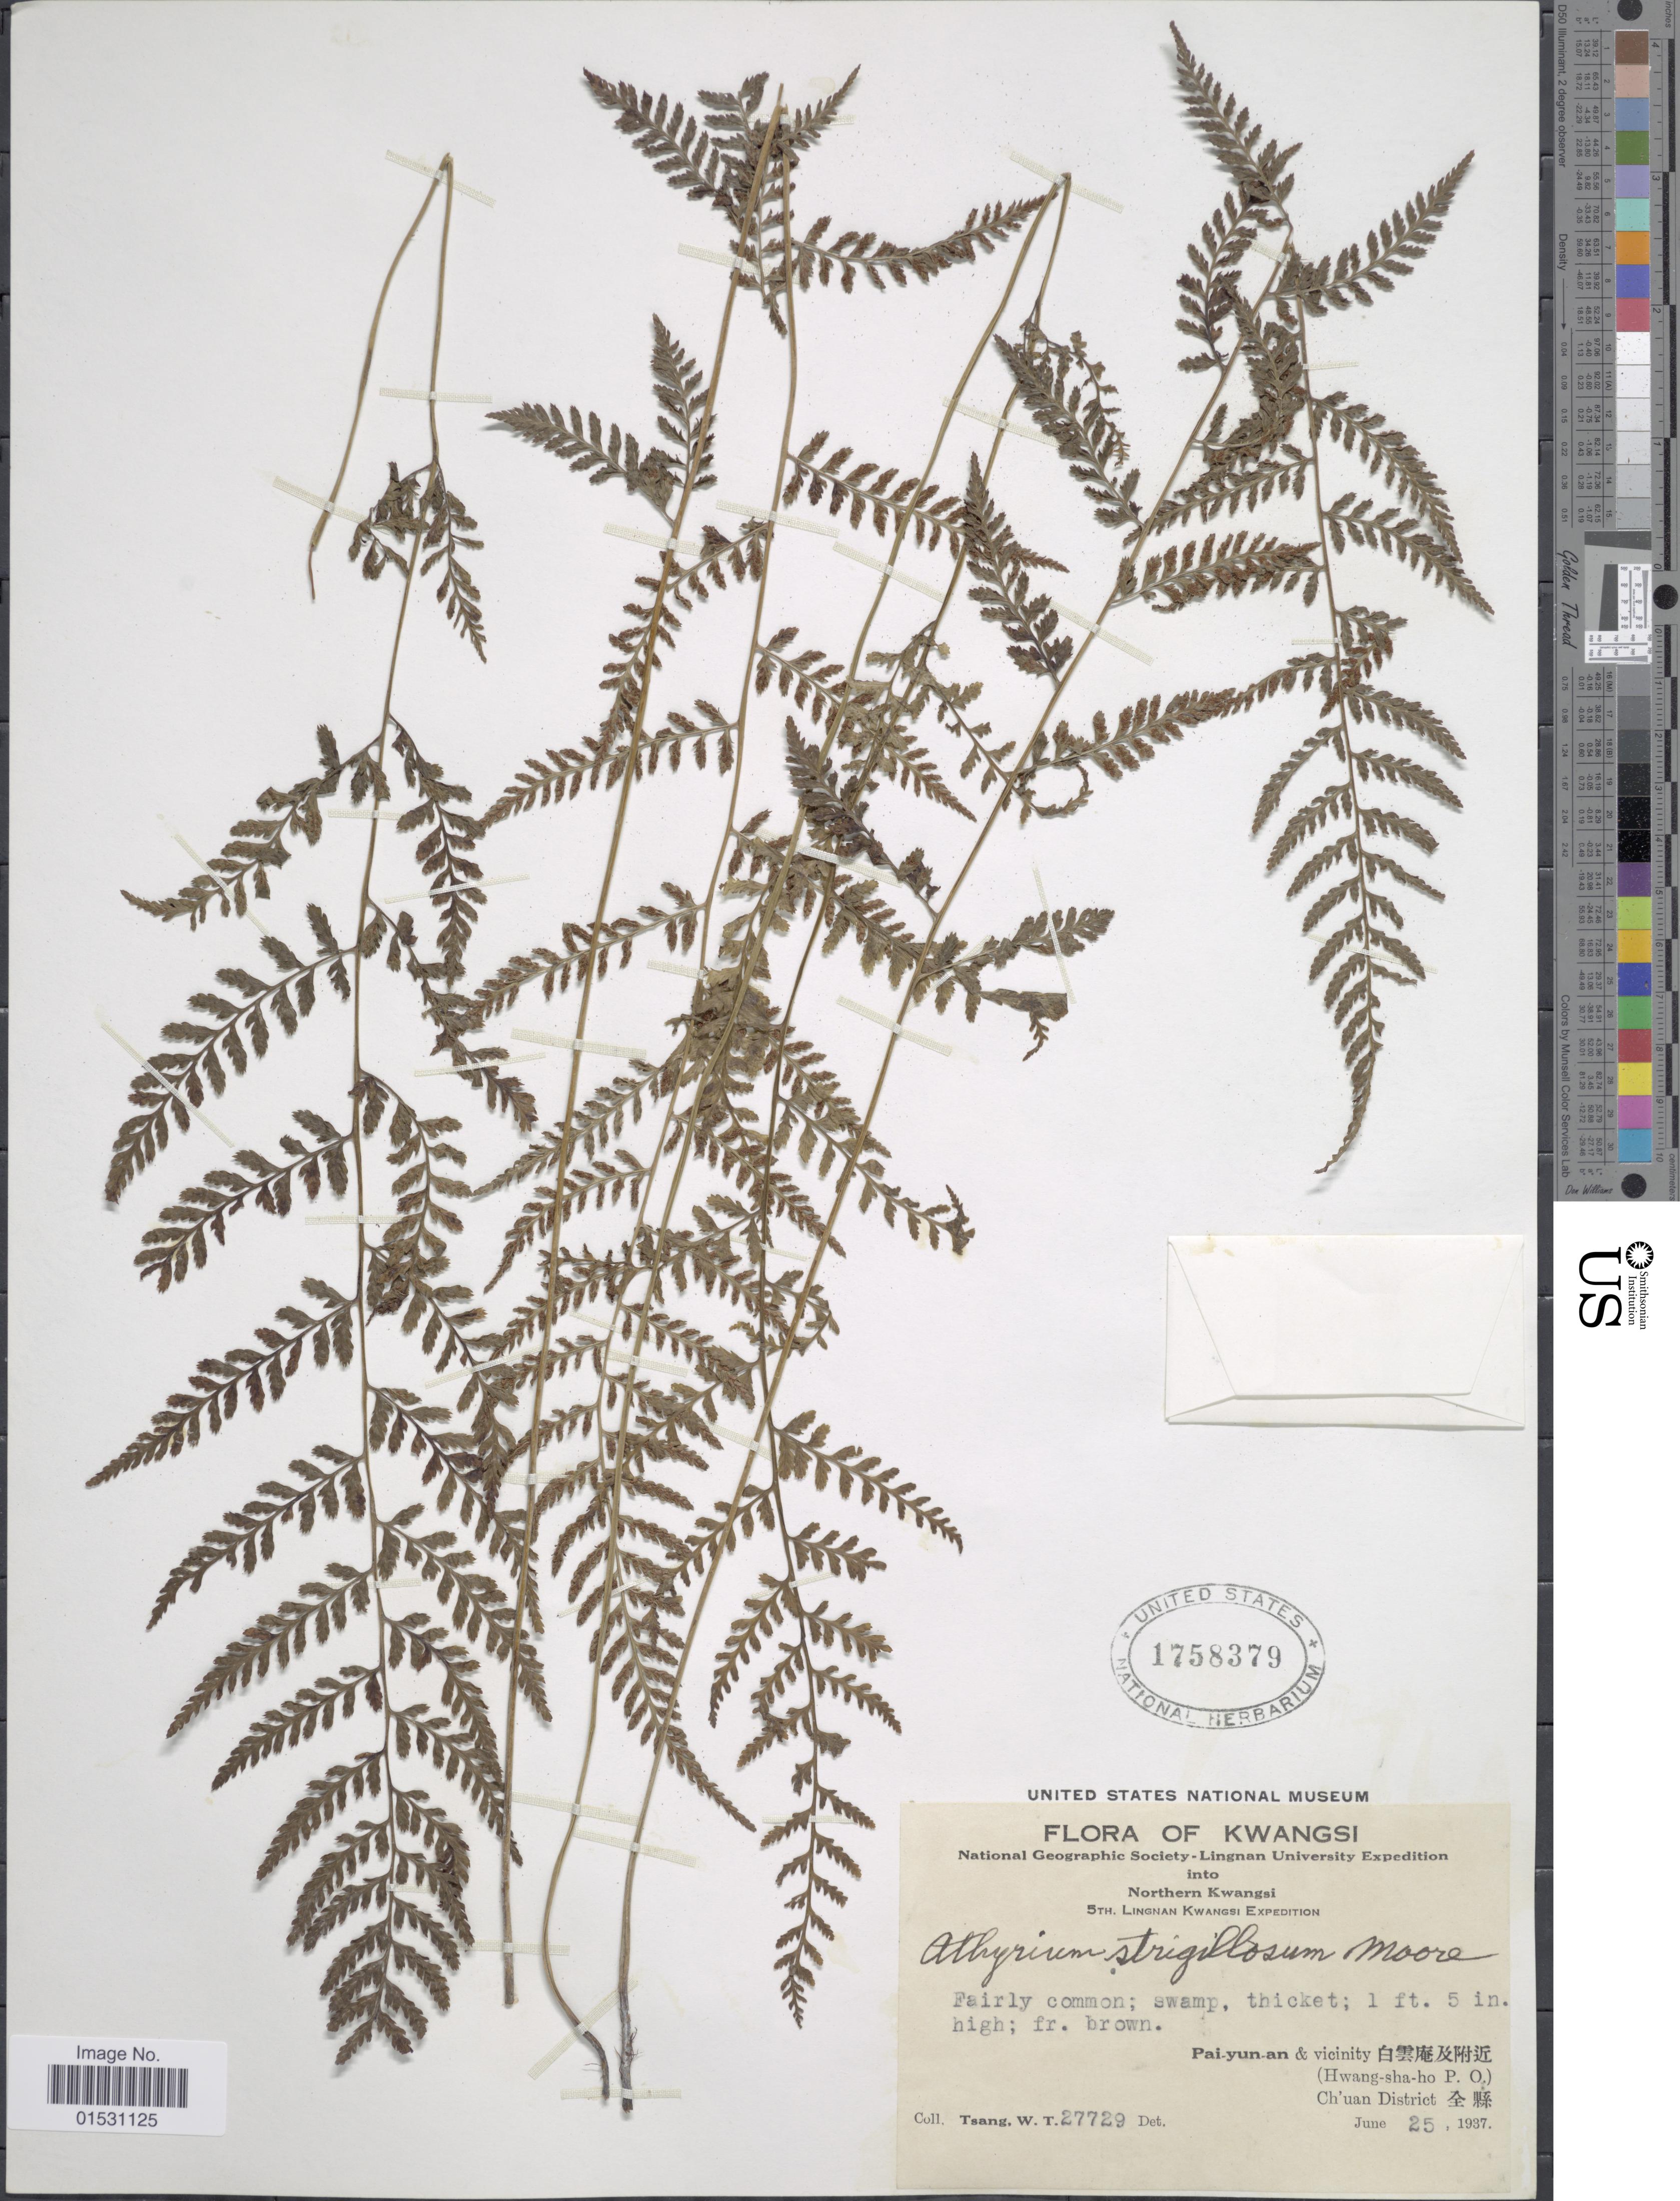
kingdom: Plantae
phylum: Tracheophyta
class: Polypodiopsida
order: Polypodiales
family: Athyriaceae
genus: Athyrium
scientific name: Athyrium strigillosum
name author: (T. Moore ex E.J. Lowe) Salomon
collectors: W. T. Tsang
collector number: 27729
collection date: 1937-06-25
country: China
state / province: Guangxi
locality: Kwangsi. Pai-yun-an & vicinity. (Hwang-sha-ho P. O.) Ch'uan District.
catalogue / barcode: US 1758379